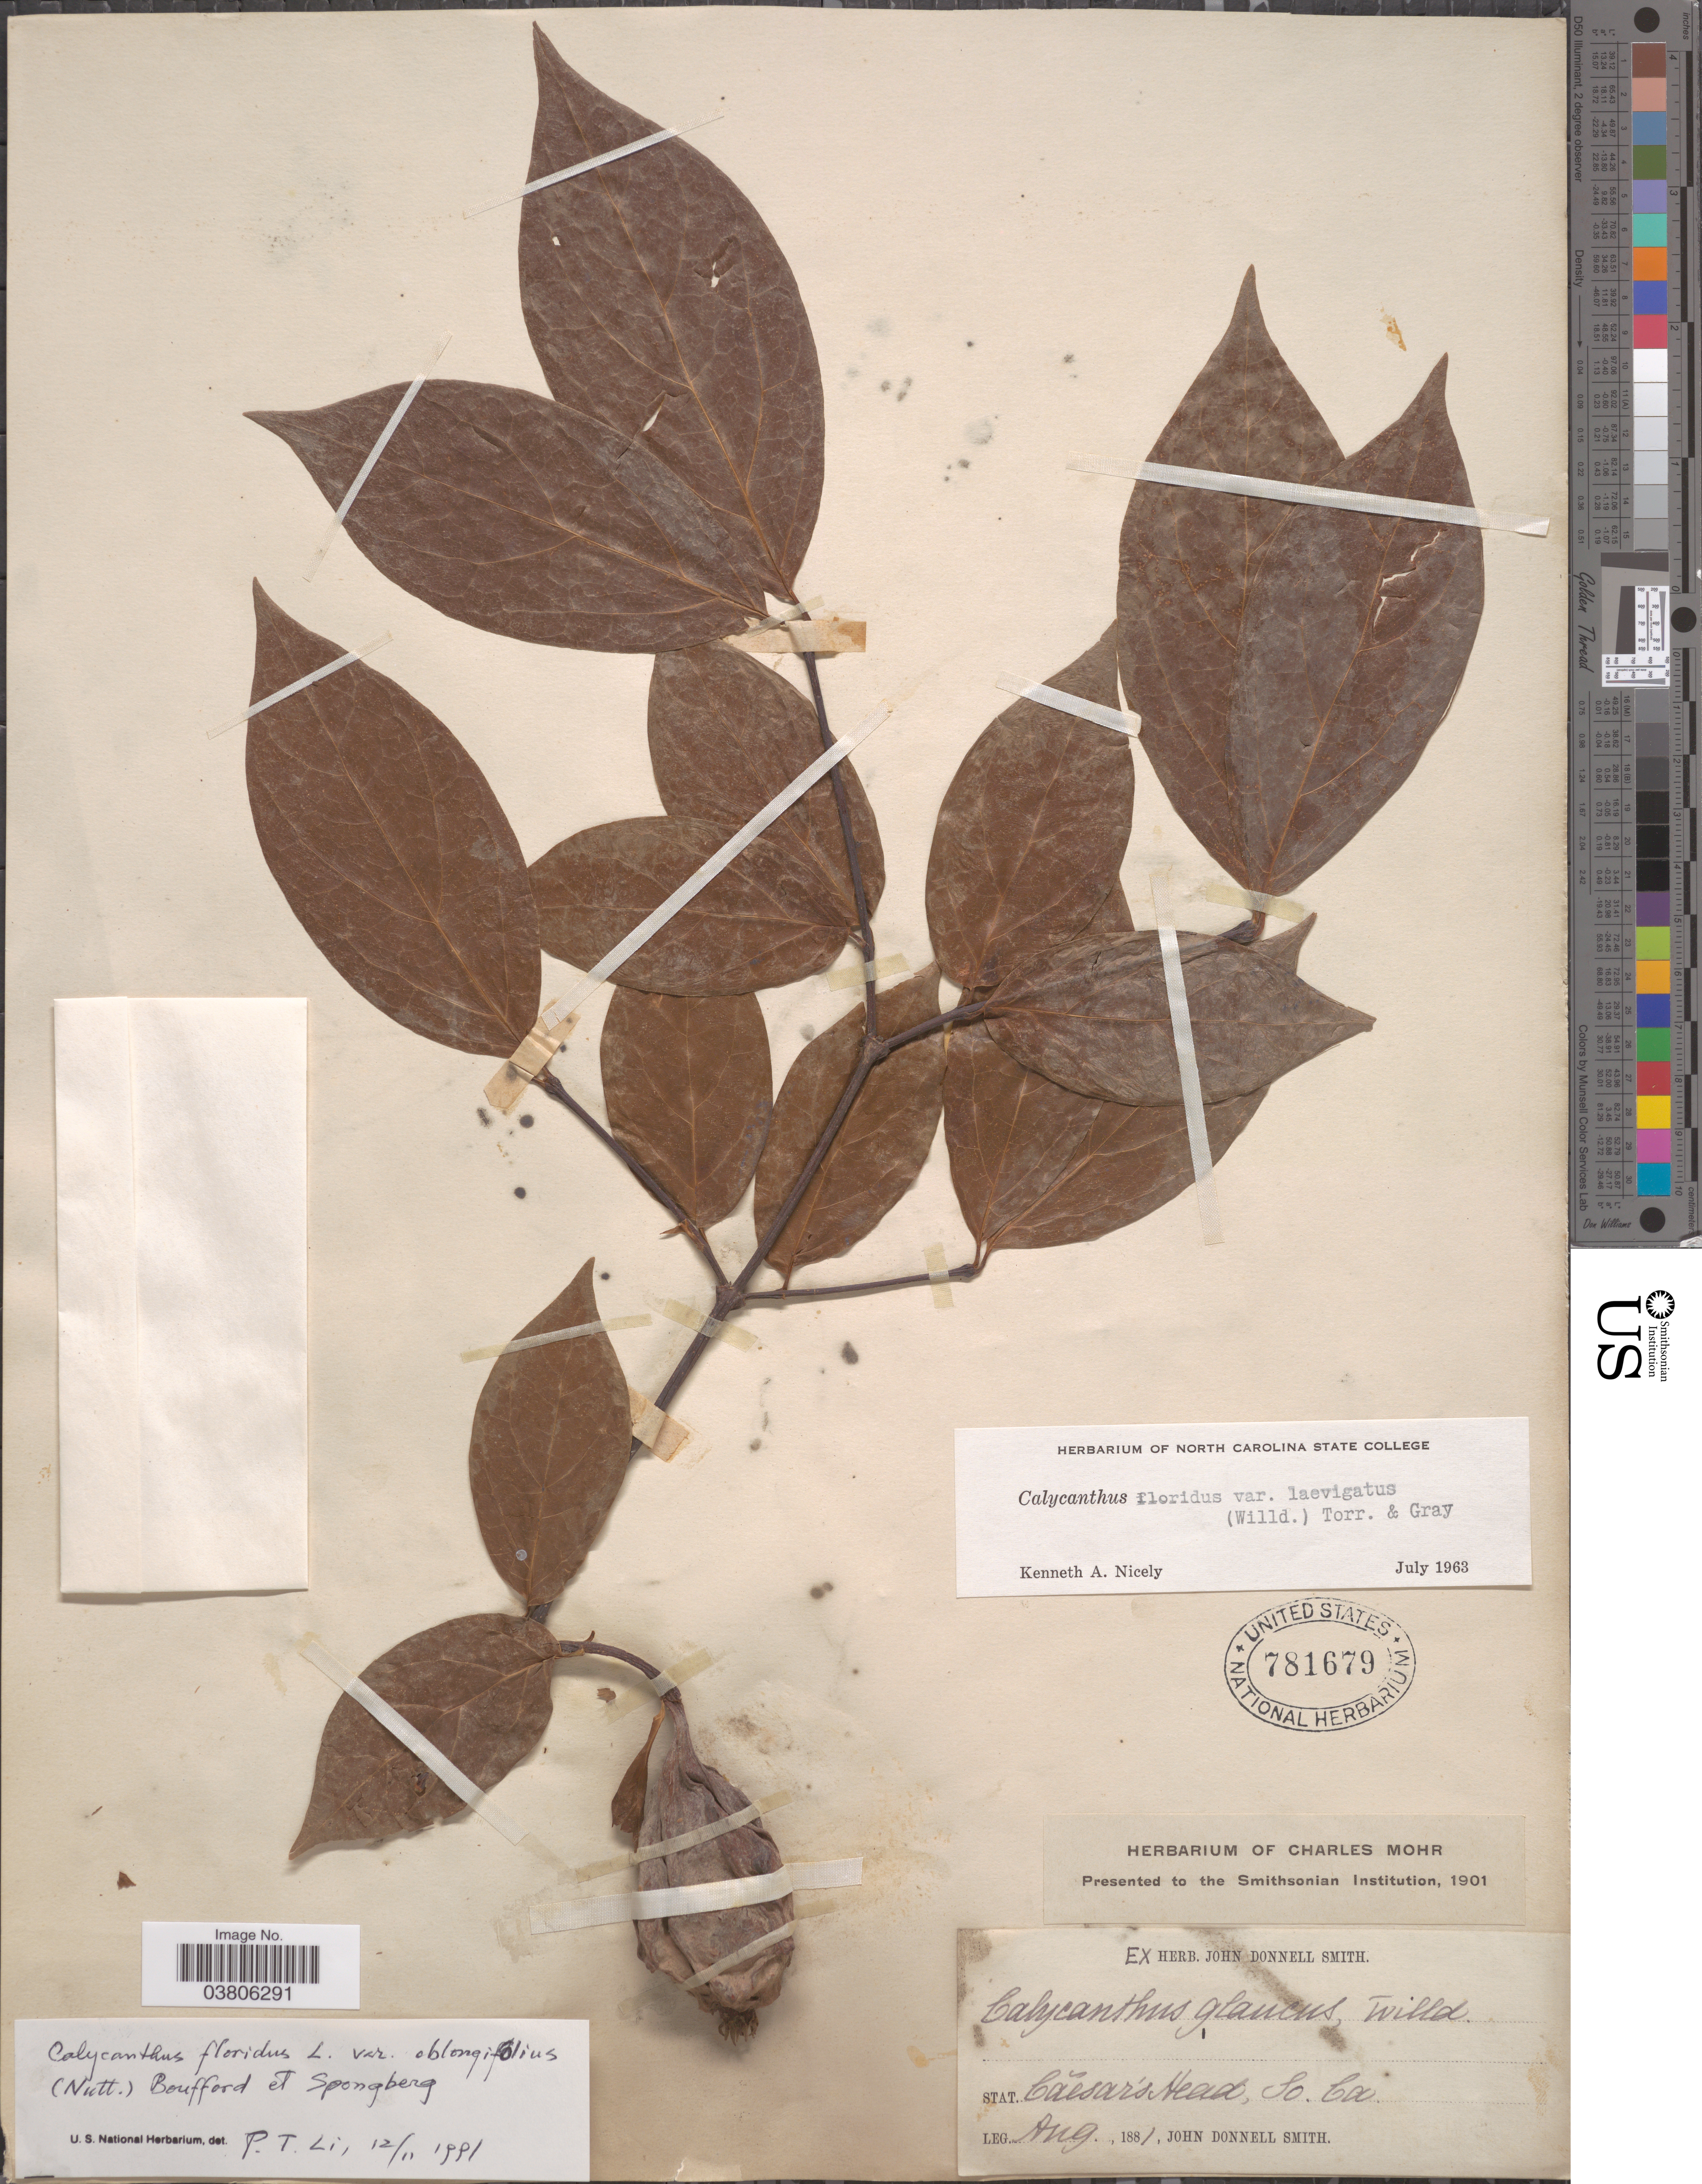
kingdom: Plantae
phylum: Tracheophyta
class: Magnoliopsida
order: Laurales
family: Calycanthaceae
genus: Calycanthus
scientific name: Calycanthus floridus var. laevigatus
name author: (Willd.) Torr. & A. Gray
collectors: J. Donnell Smith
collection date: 1881-08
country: United States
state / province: South Carolina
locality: Caésar's Head.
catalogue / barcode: US 781679